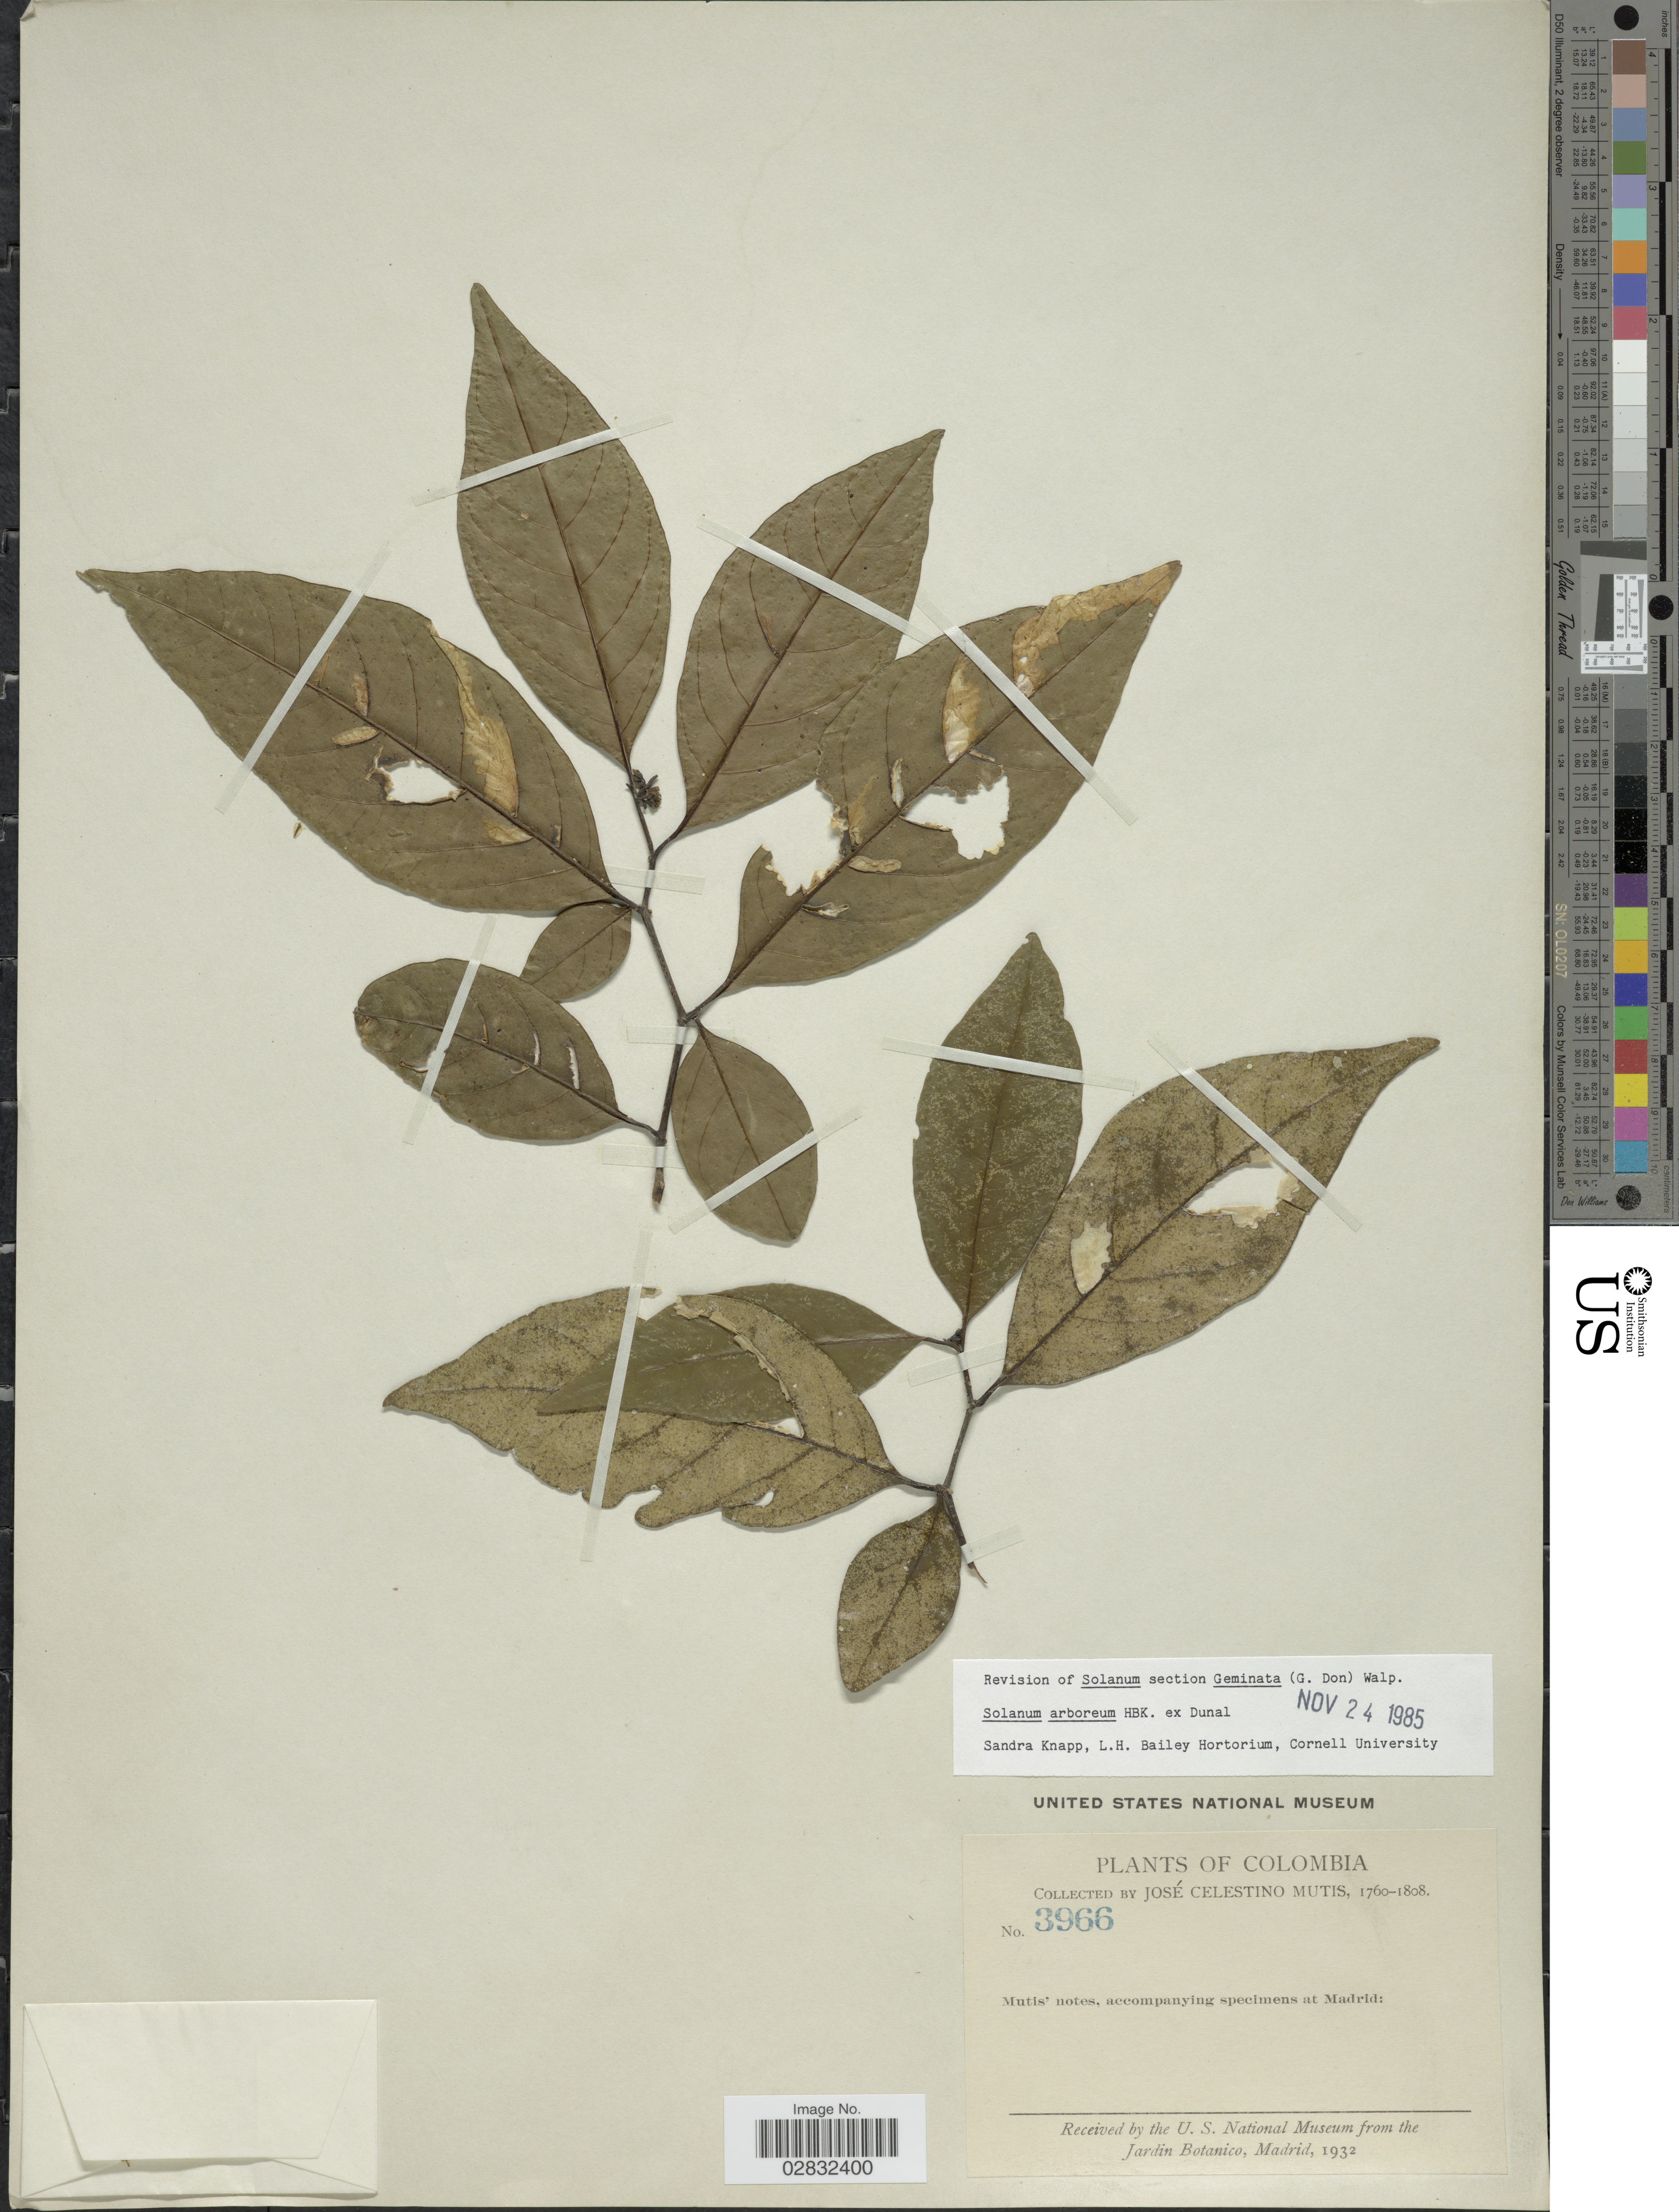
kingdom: Plantae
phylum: Tracheophyta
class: Magnoliopsida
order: Solanales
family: Solanaceae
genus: Solanum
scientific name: Solanum arboreum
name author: Dunal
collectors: J. C. B. Mutis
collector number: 3966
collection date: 1760/1808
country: Colombia